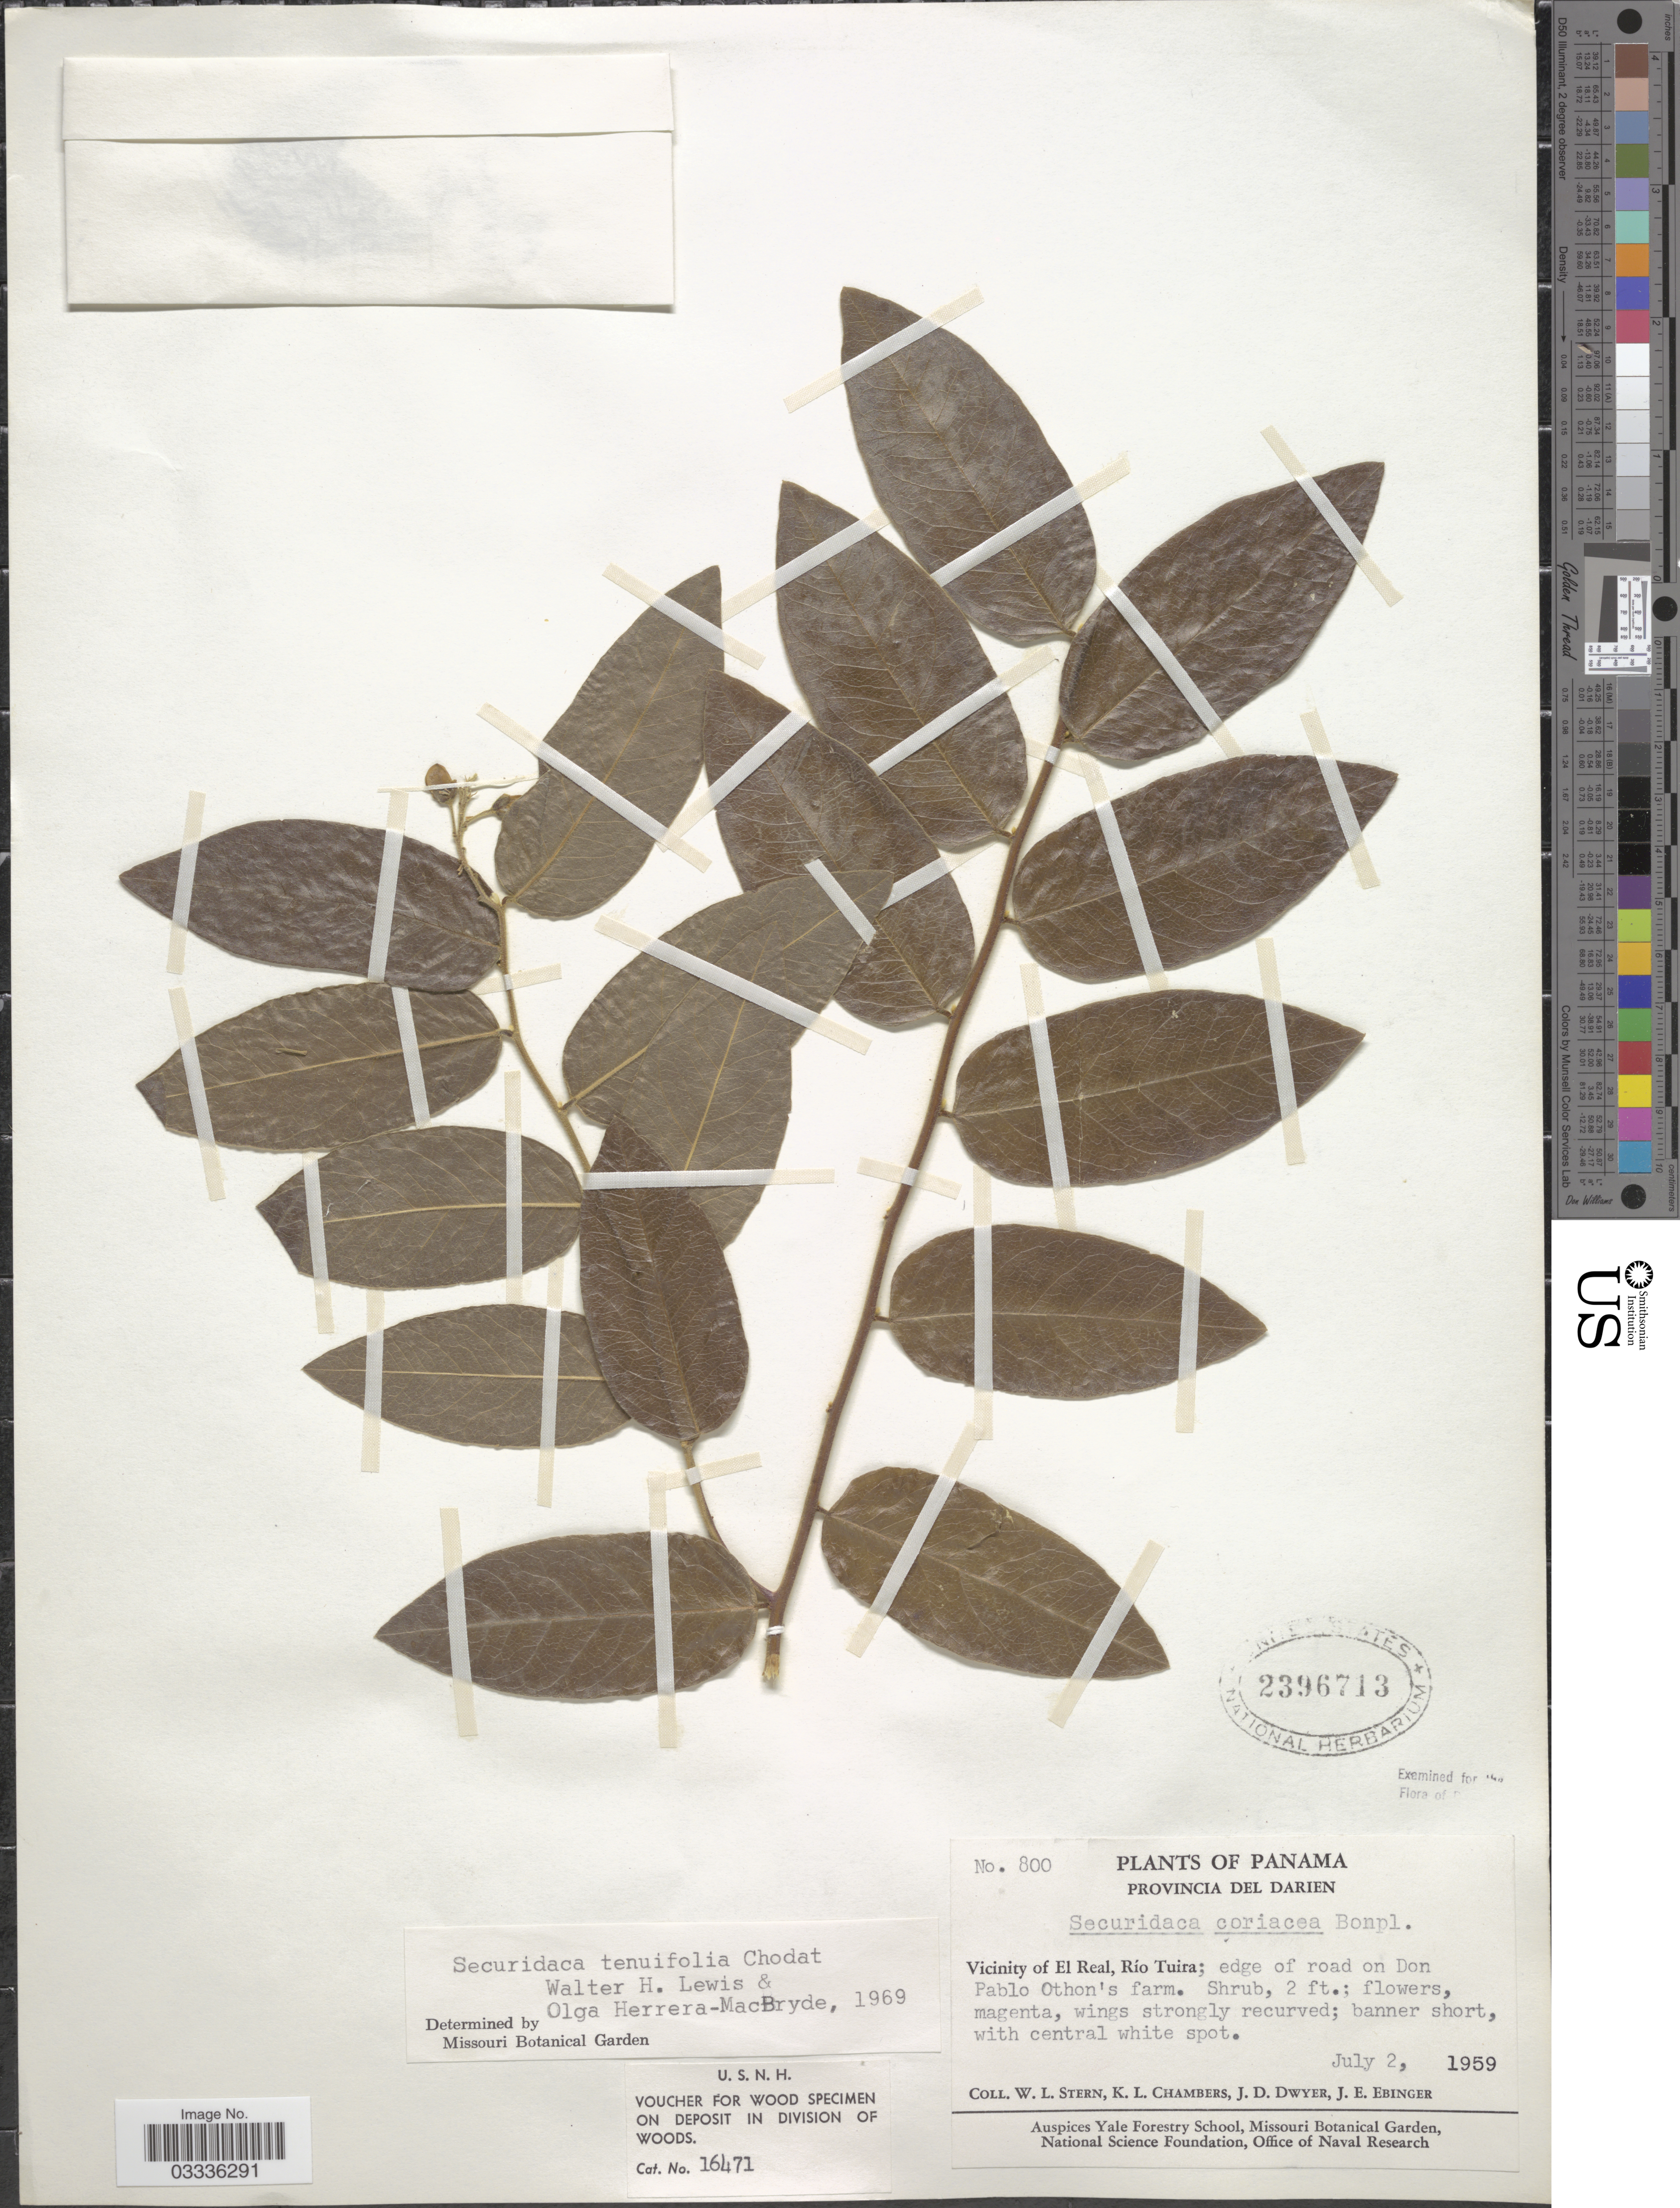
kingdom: Plantae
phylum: Tracheophyta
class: Magnoliopsida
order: Fabales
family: Polygalaceae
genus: Securidaca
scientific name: Securidaca tenuifolia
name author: Chodat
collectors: W. L. Stern, K. Chambers, J. D. Dwyer & J. Ebinger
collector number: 800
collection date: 1959-07-02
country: Panama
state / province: Darién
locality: Vicinity of El Real, Río Tuira; edge of road on Don Pablo Othon's farm.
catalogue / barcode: US 2396713